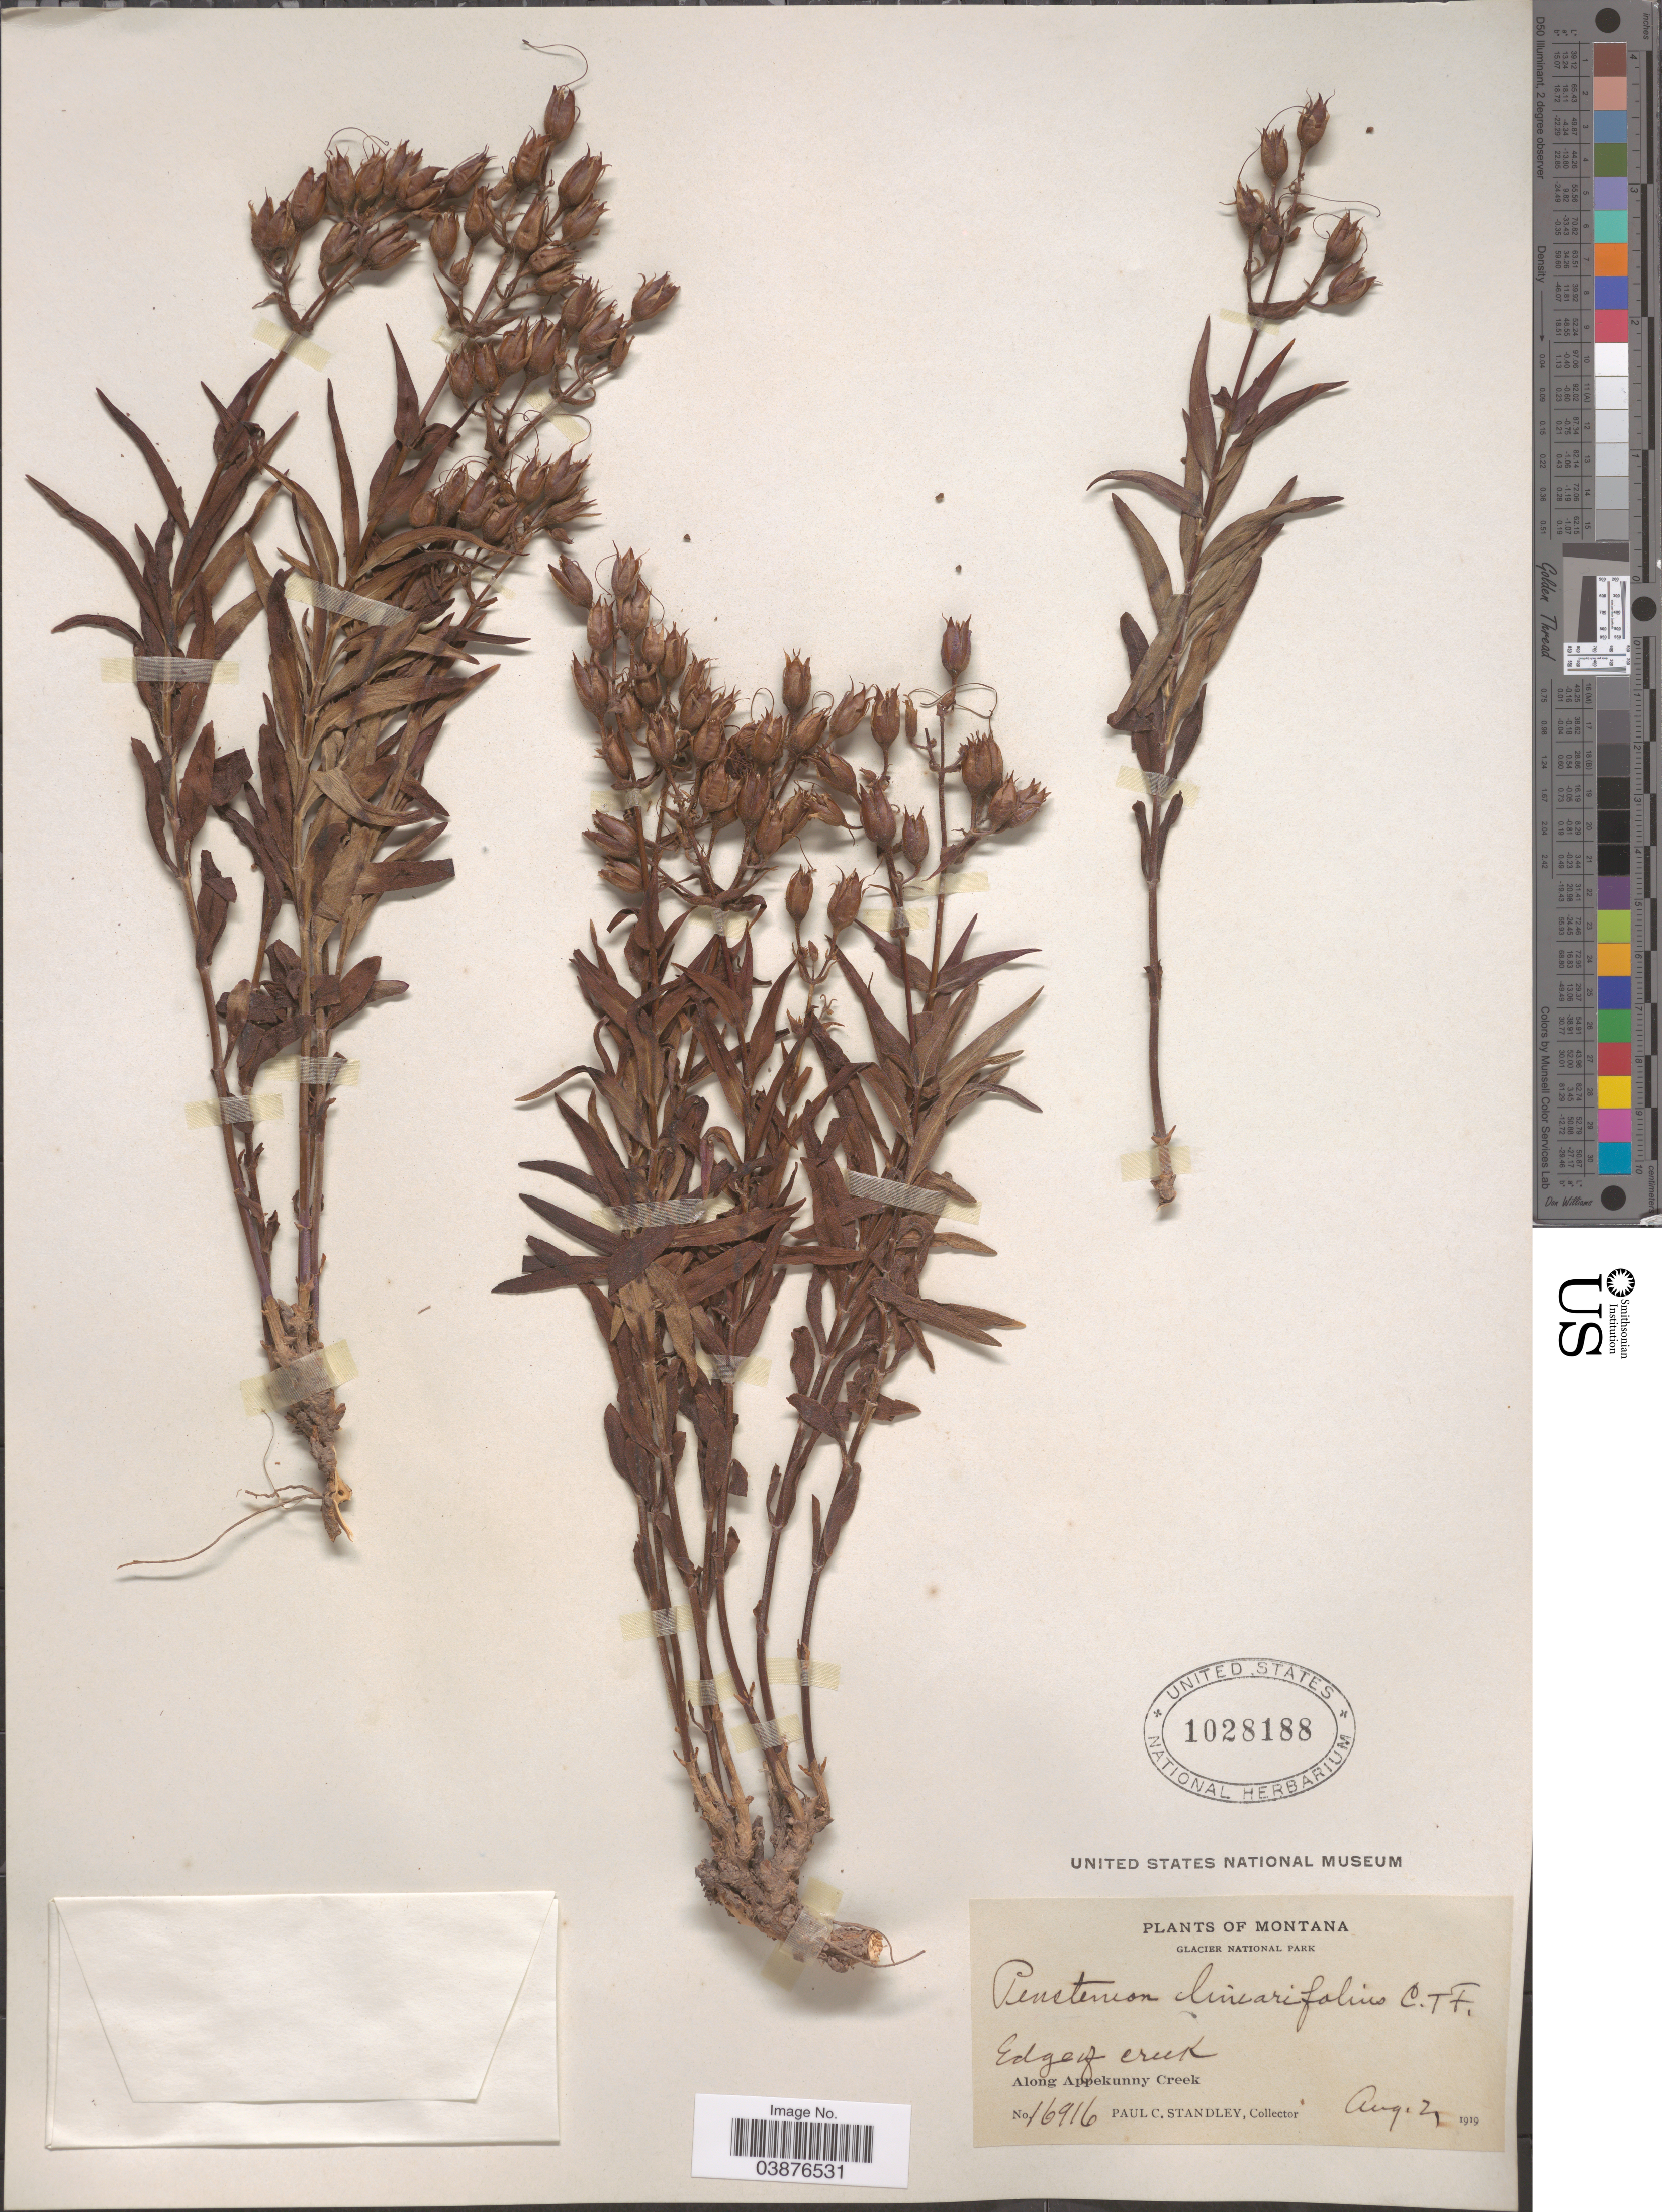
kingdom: Plantae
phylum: Tracheophyta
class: Magnoliopsida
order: Lamiales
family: Plantaginaceae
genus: Penstemon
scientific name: Penstemon linearifolius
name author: J.M. Coult. & Fisher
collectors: P. C. Standley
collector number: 16916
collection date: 1919-08-02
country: United States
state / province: Montana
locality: Glacier National Park. Edge of creek. Along Appekunny Creek.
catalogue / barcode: US 1028188